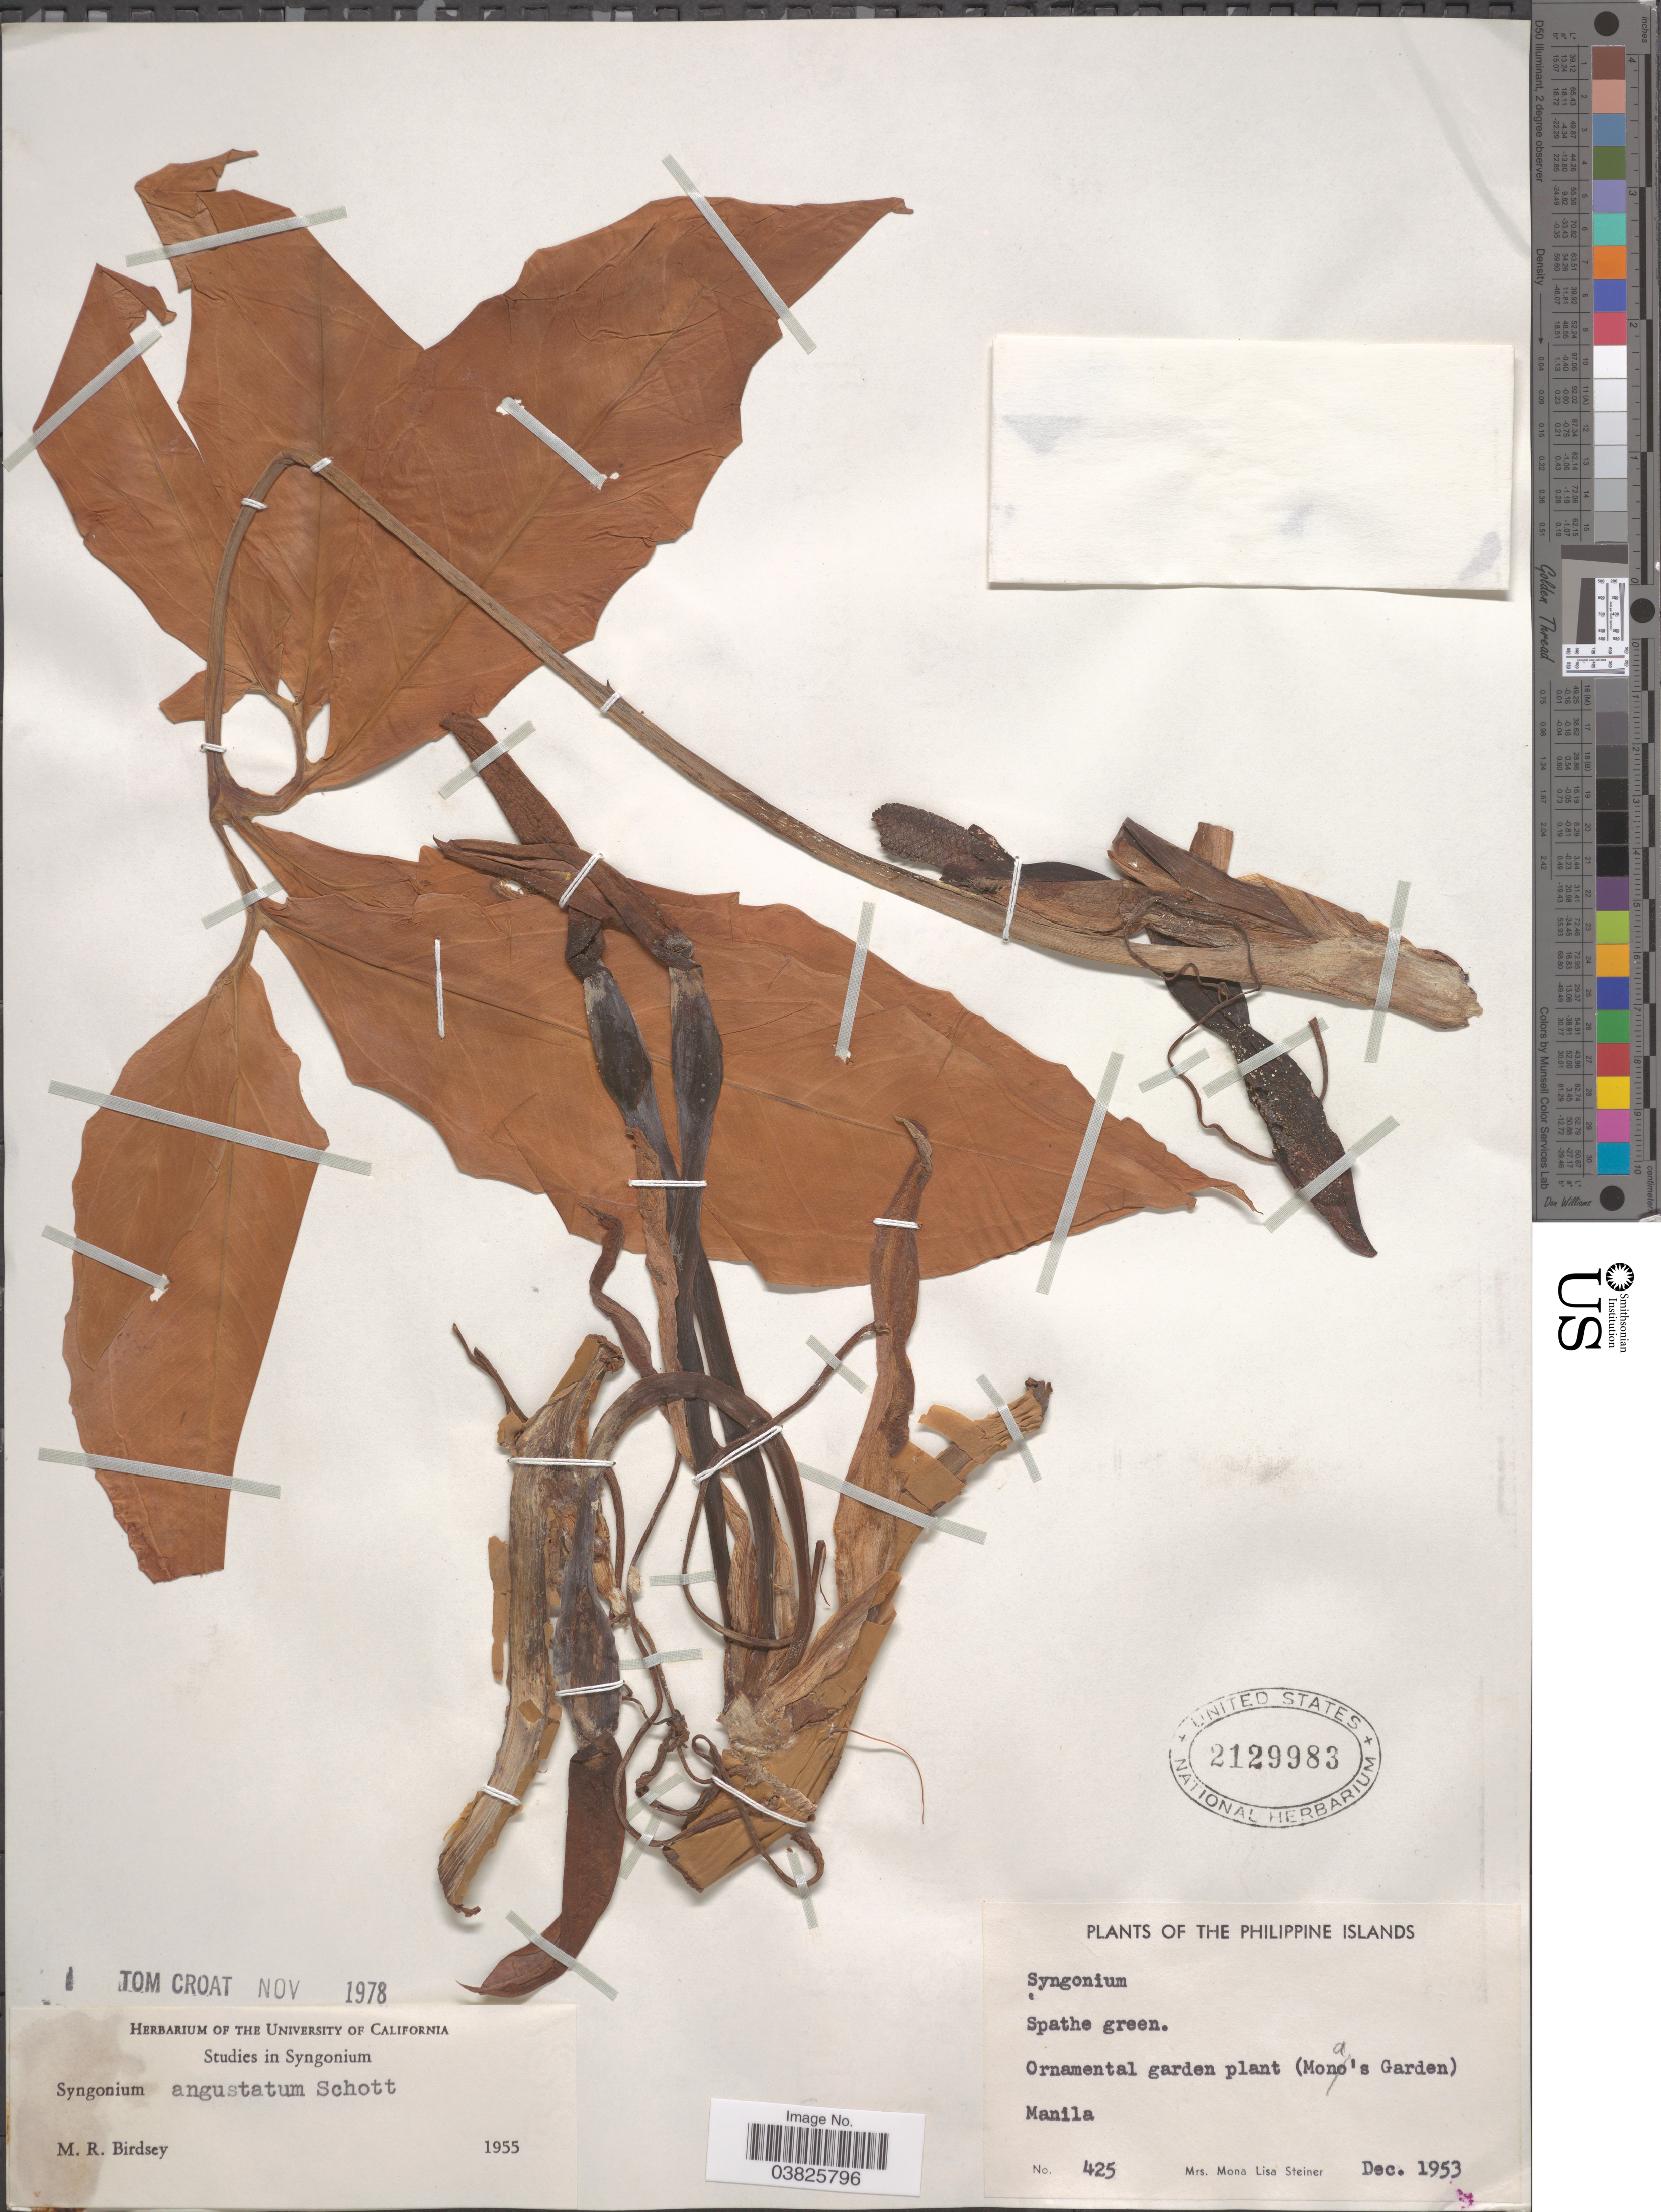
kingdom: Plantae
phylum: Tracheophyta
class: Liliopsida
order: Alismatales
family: Araceae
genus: Syngonium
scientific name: Syngonium angustatum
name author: Schott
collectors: M. Steiner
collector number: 425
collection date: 1953-12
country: Philippines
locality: Philippine Islands. Ornamental garden plant. (Mona's Garden). Manila.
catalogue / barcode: US 2129983